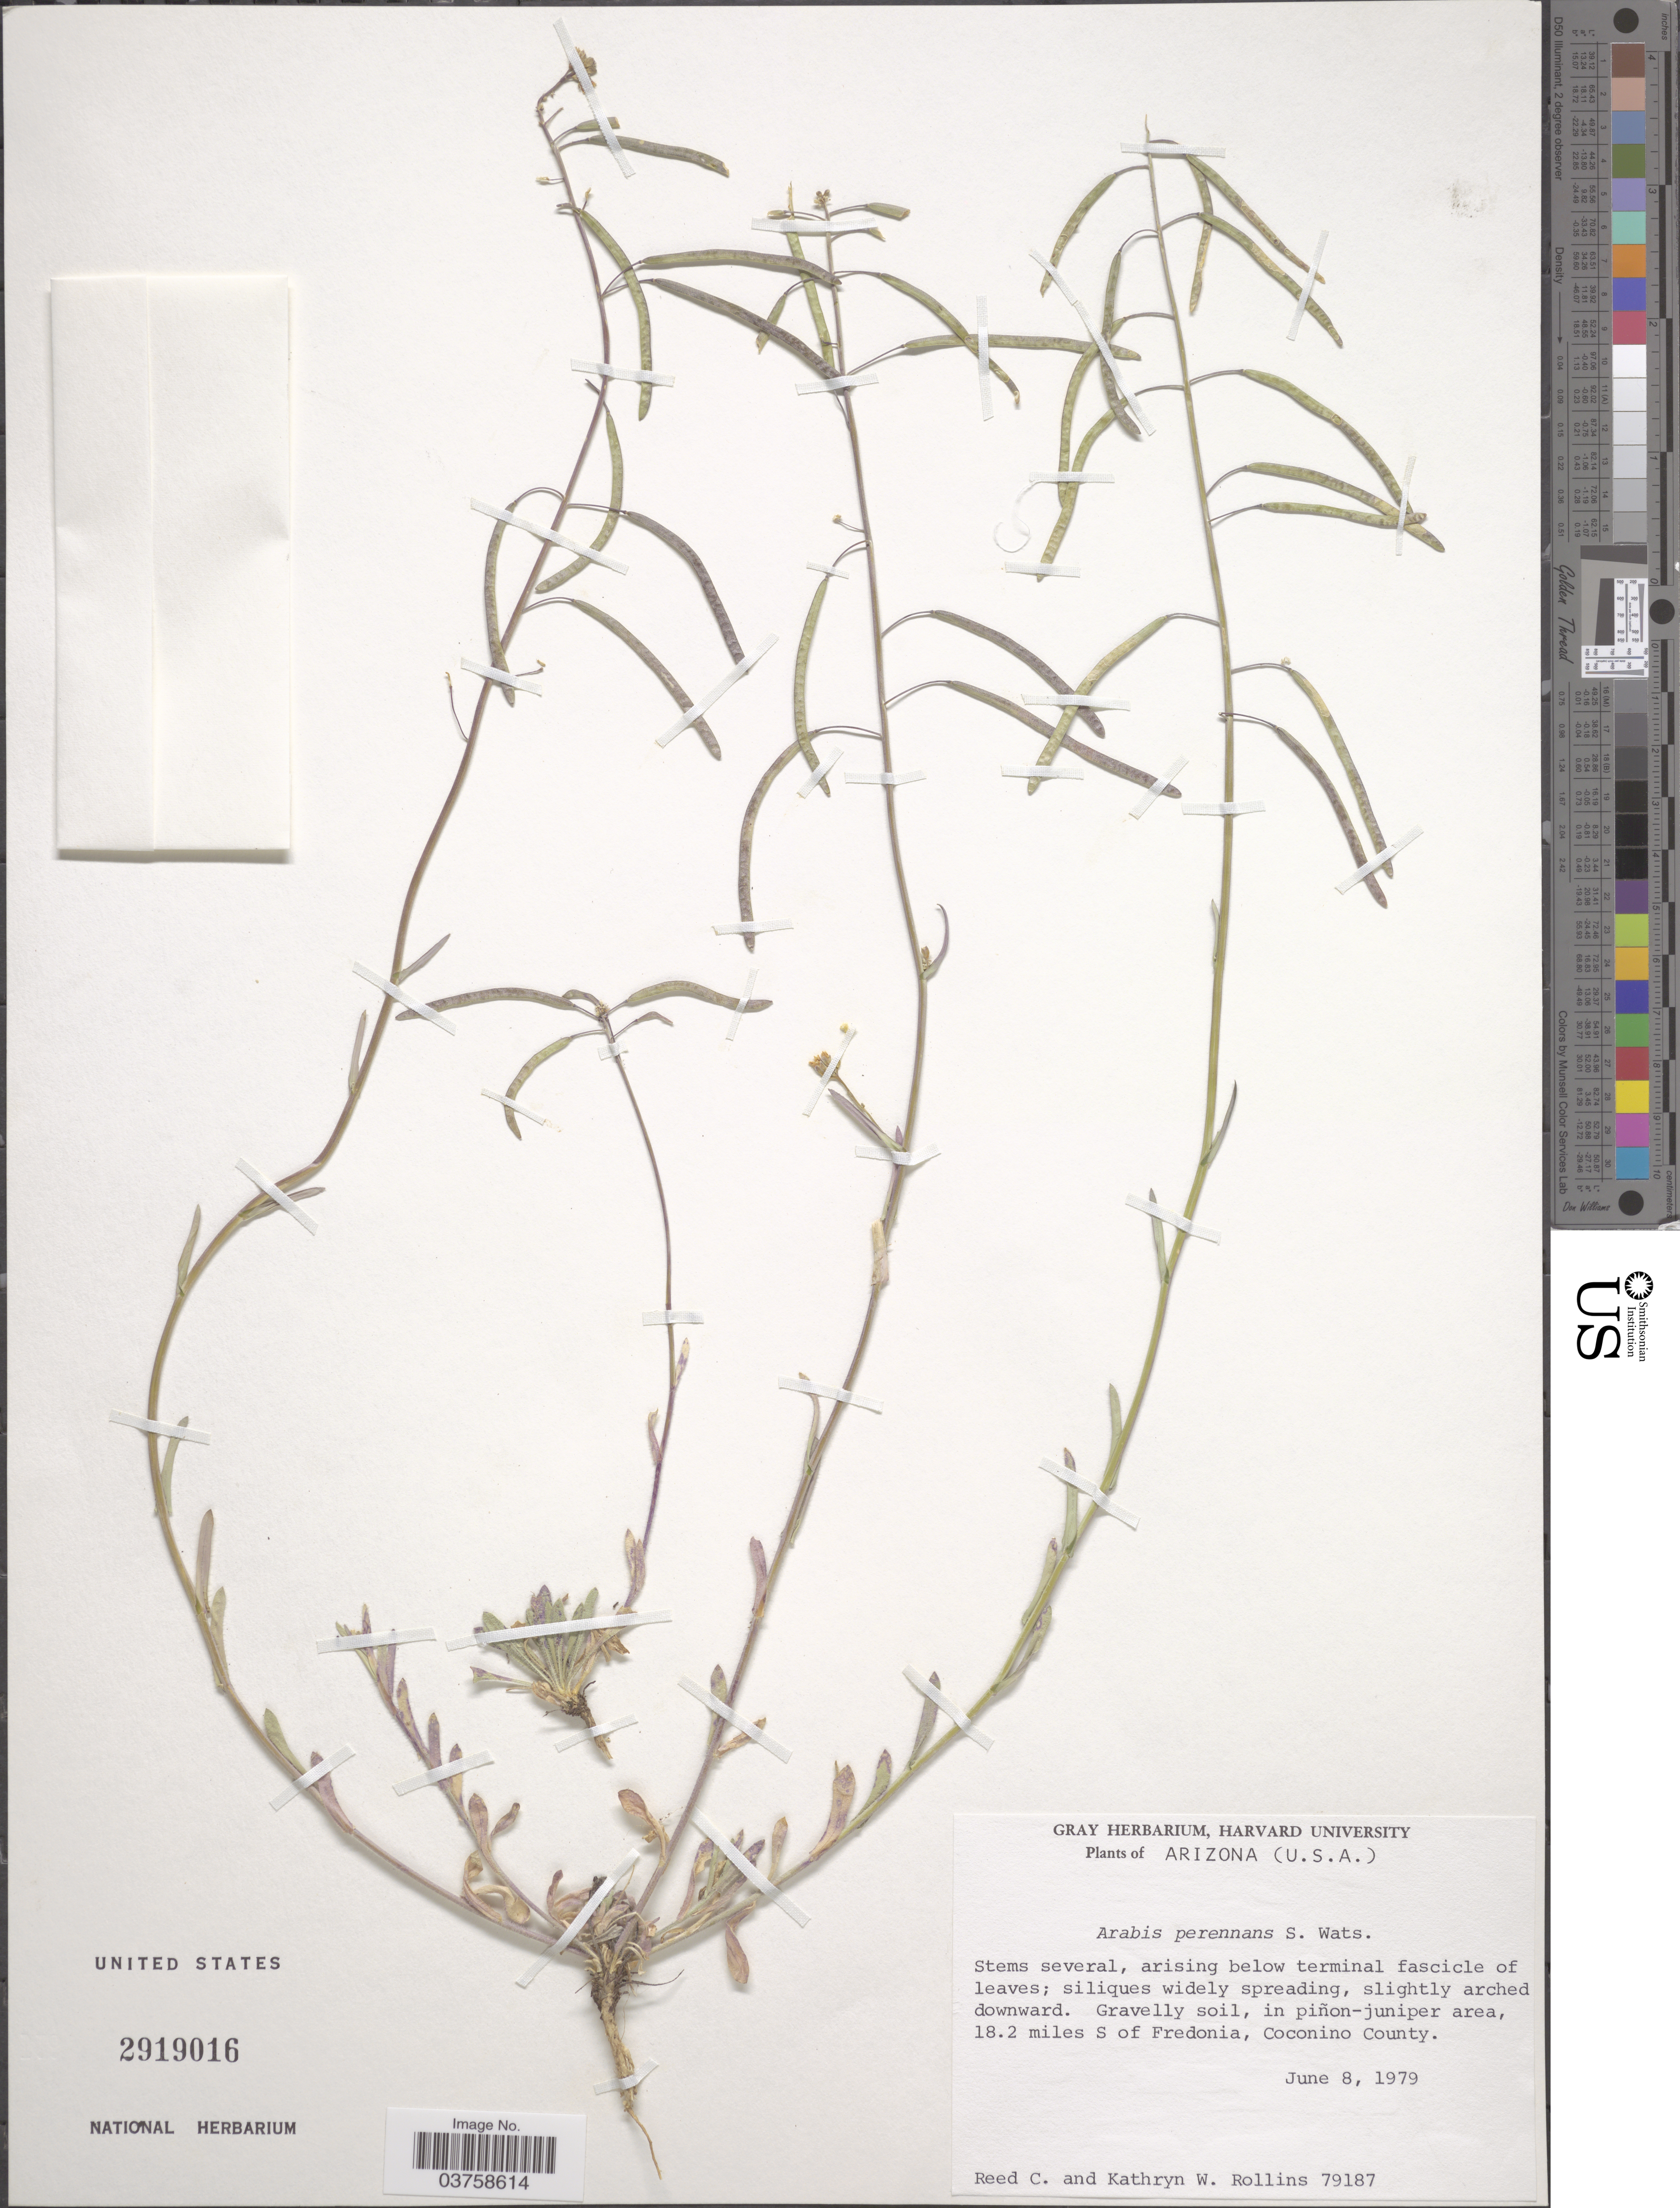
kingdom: Plantae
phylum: Tracheophyta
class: Magnoliopsida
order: Brassicales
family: Brassicaceae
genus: Arabis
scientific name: Arabis perennans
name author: S. Watson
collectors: R. C. Rollins & K. W. Rollins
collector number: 79187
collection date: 1979-06-08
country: United States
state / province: Arizona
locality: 18.2 miles S of Fredonia, Coconino County.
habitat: gravelly soil, in pinon-juniper area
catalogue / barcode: US 2919016